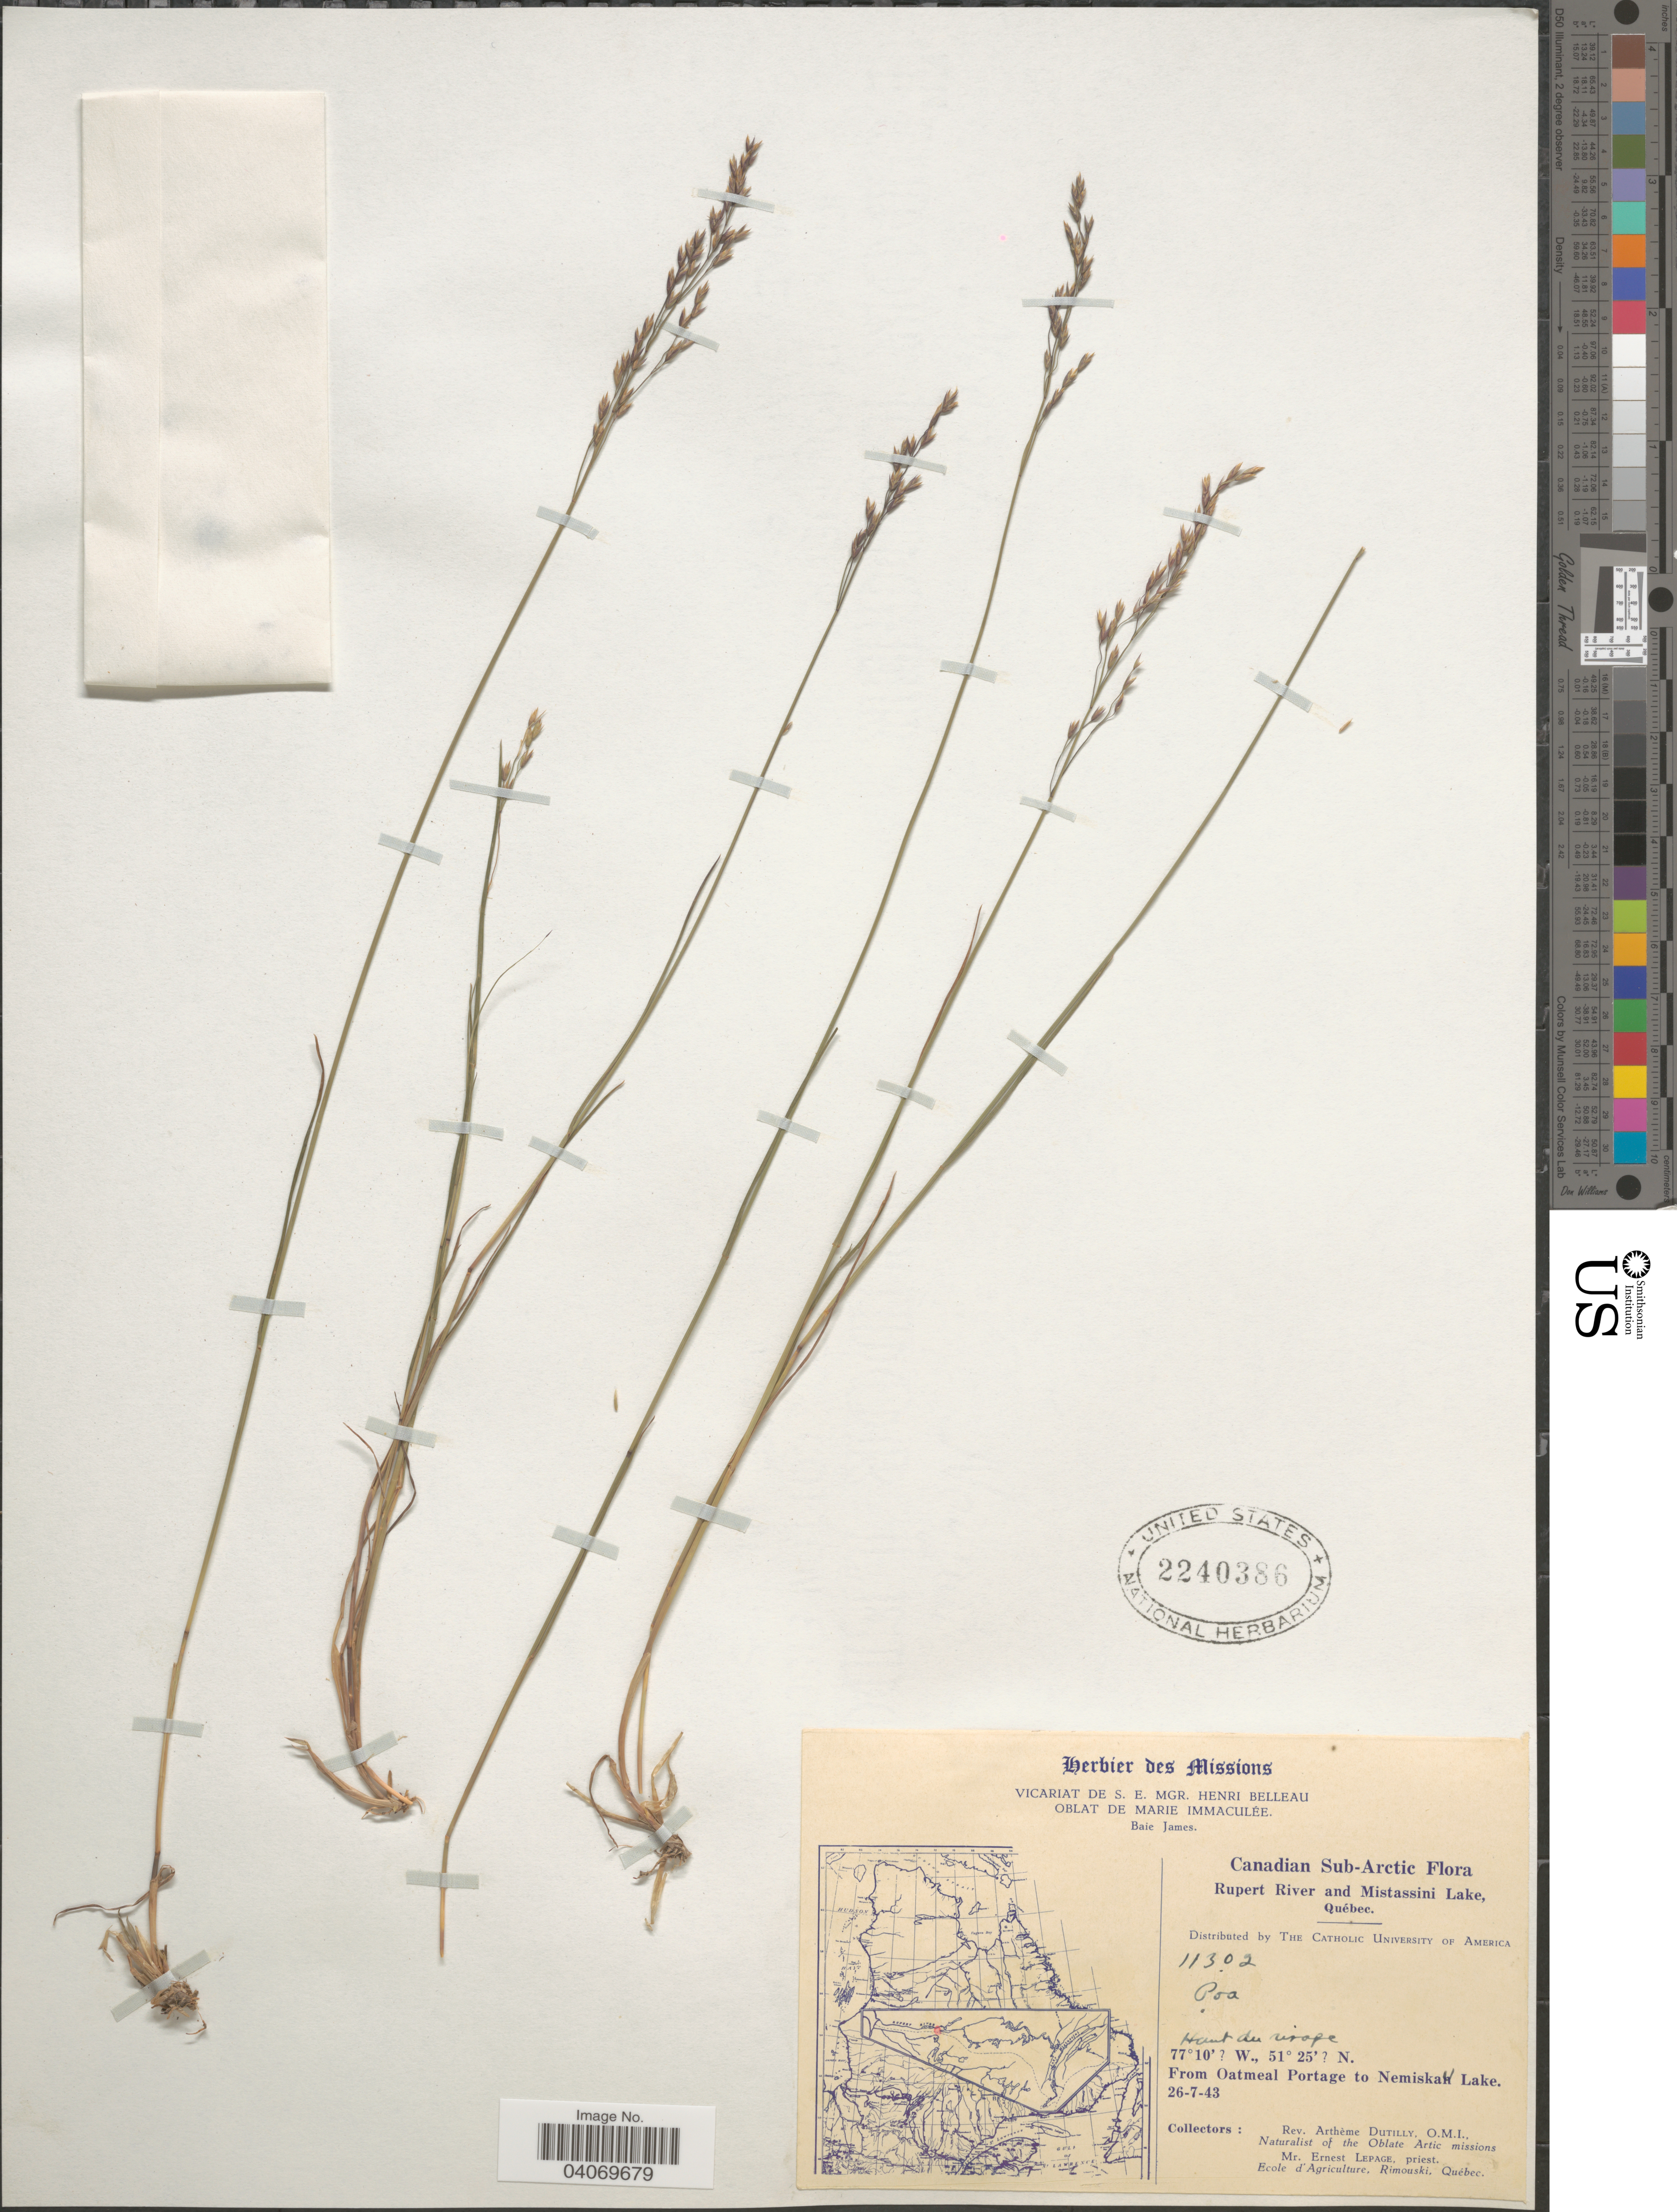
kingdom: Plantae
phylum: Tracheophyta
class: Liliopsida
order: Poales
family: Poaceae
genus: Poa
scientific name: Poa sp.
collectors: P. Dutilly & E. Lepage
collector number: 11302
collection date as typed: Transcribed d/m/y: 26/7/43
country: Canada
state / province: Quebec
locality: Herbier des Missions. Baie James [unsure placement]. Canadian Sub-Arctic. Rupert River and Mistassini Lake. From Oatmeal Portage to Nemiskau Lake. Naturalist of the Oblate Arctic missions.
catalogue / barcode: US 2240386